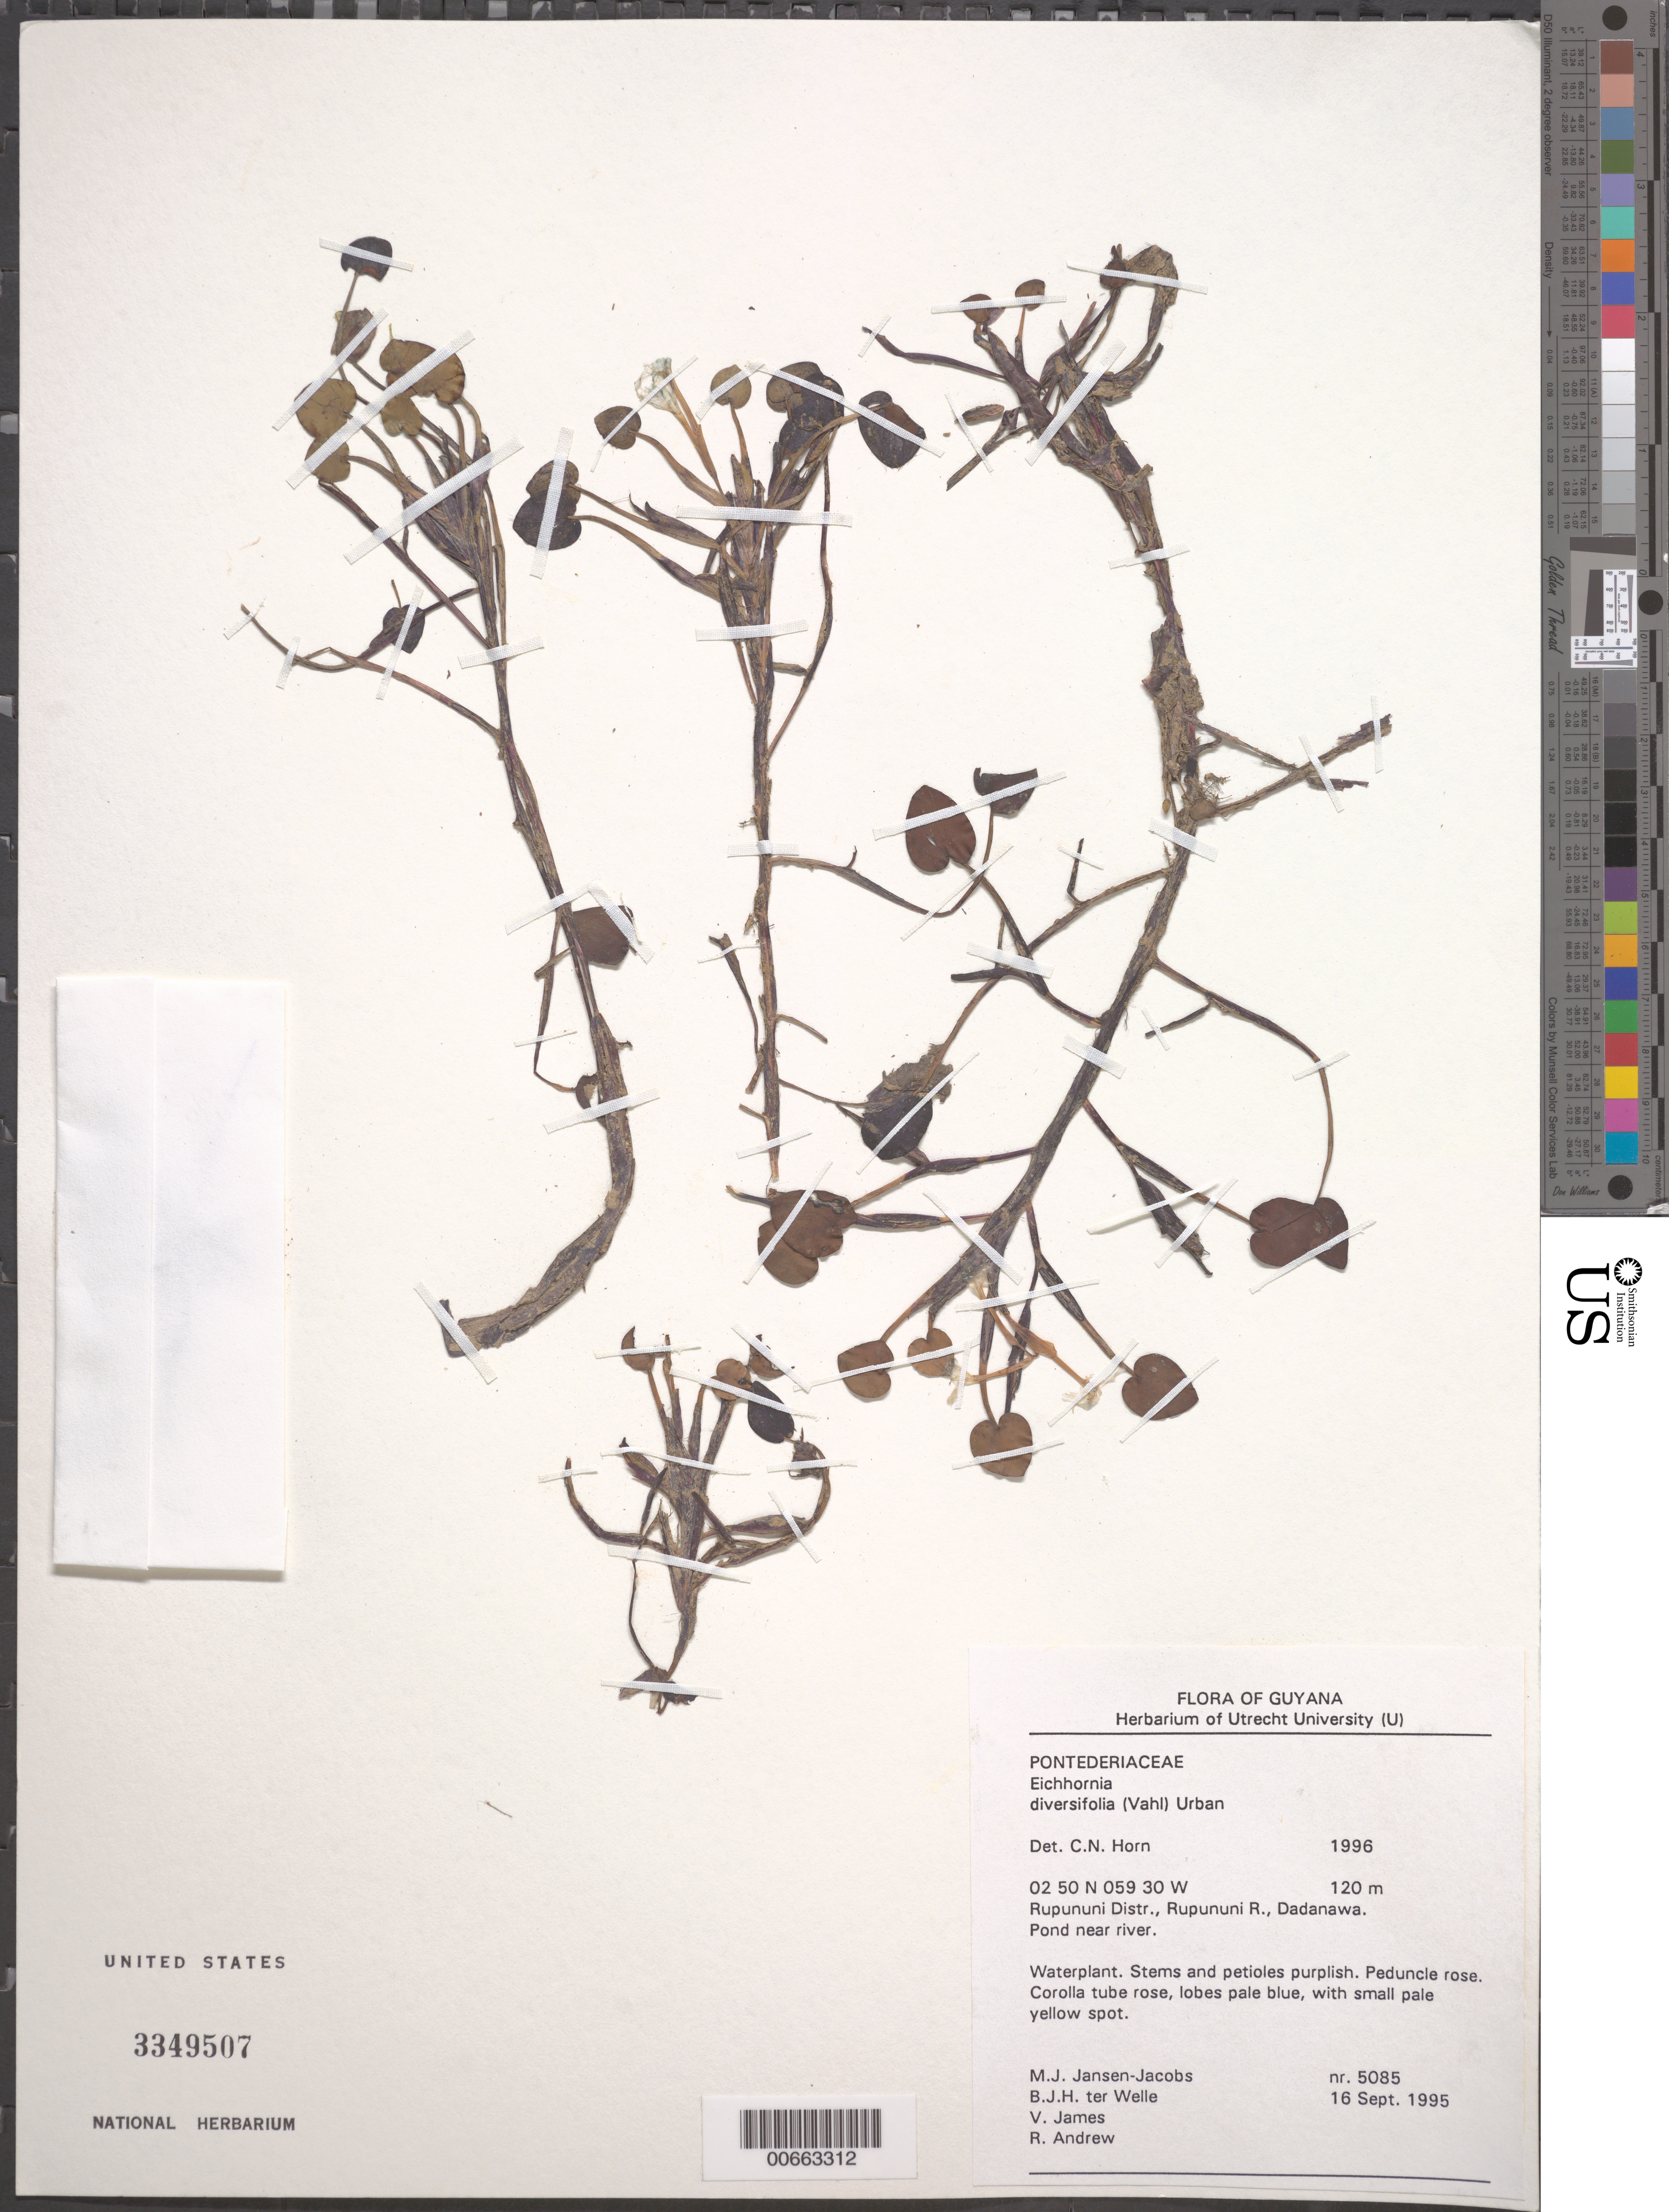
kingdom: Plantae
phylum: Tracheophyta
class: Liliopsida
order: Commelinales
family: Pontederiaceae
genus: Eichhornia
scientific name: Eichhornia diversifolia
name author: (Vahl) Urb.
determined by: Horn, Charles N.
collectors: M. J. Jansen-Jacobs, B. Welle, V. James & R. Andrew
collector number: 5085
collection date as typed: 16-Sep-95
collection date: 1995-09-16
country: Guyana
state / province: U. Takutu-U. Essequibo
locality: Dadanawa, Rupununi River, Rupununi District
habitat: Pond near river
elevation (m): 120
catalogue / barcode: US 3349507